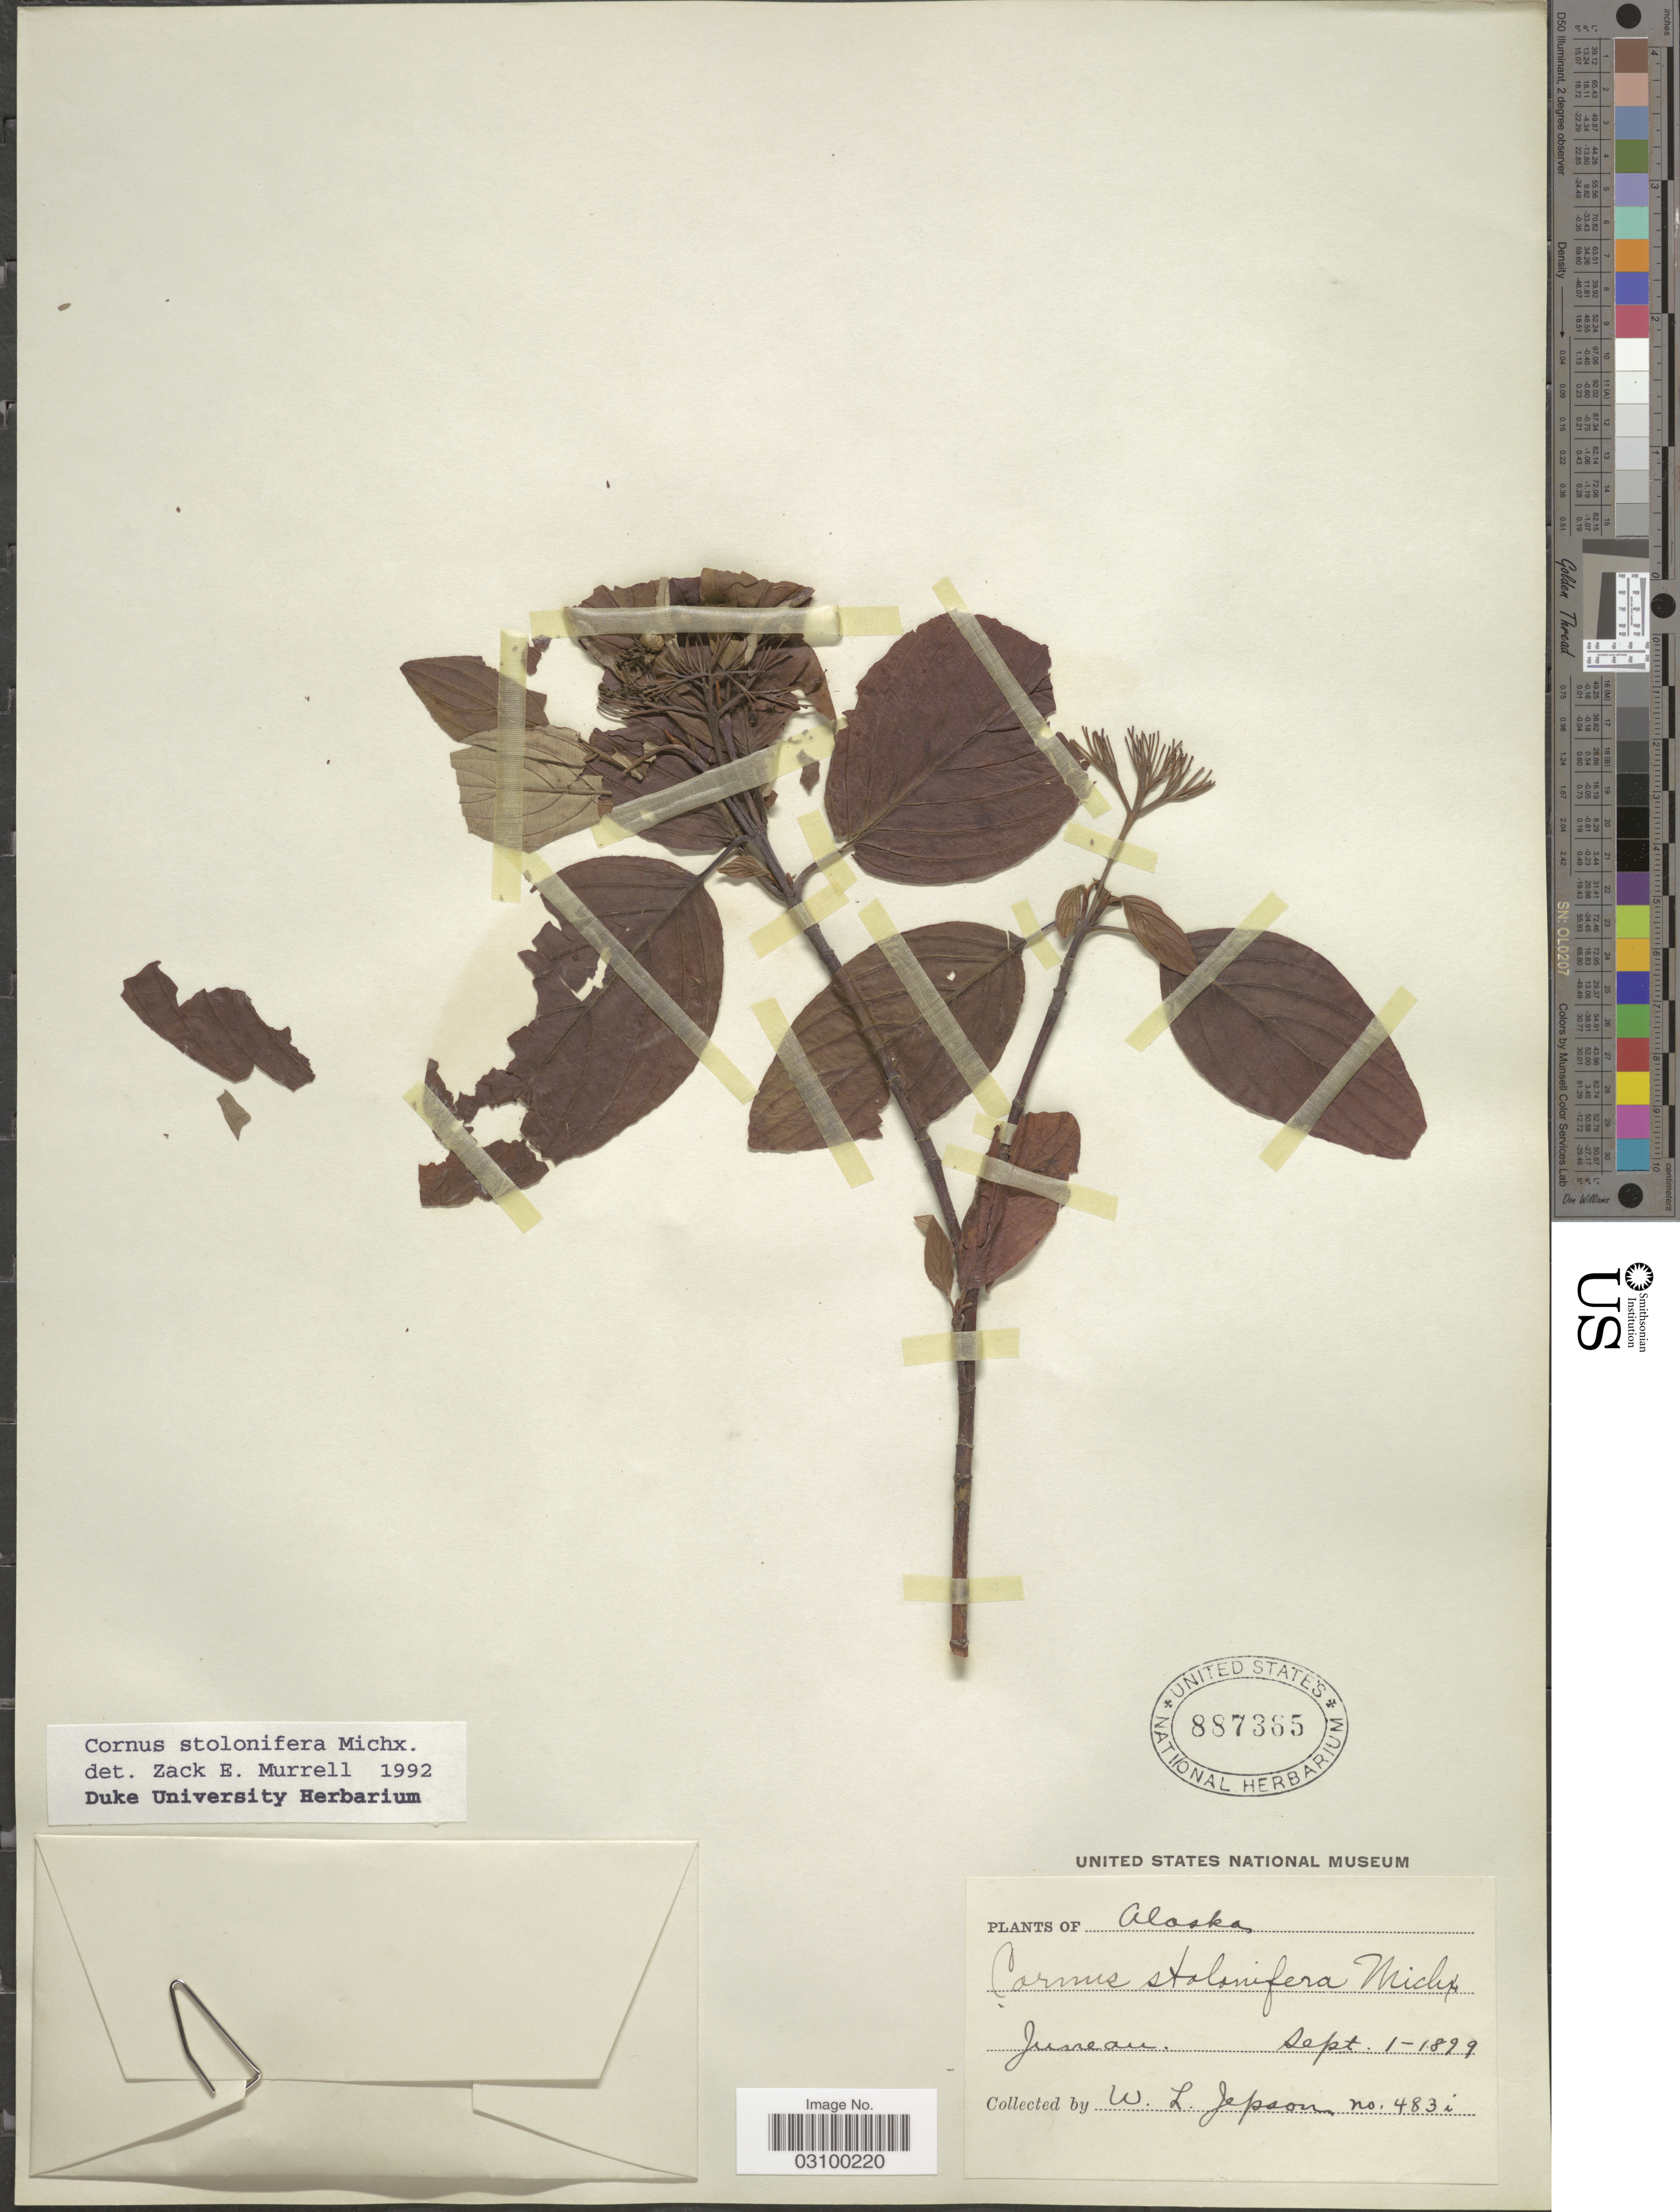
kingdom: Plantae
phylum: Tracheophyta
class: Magnoliopsida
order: Cornales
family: Cornaceae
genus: Cornus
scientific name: Cornus sericea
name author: L.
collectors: W. L. Jepson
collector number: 483i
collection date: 1899-09-01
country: United States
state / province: Alaska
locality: Juneau.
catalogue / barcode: US 887365